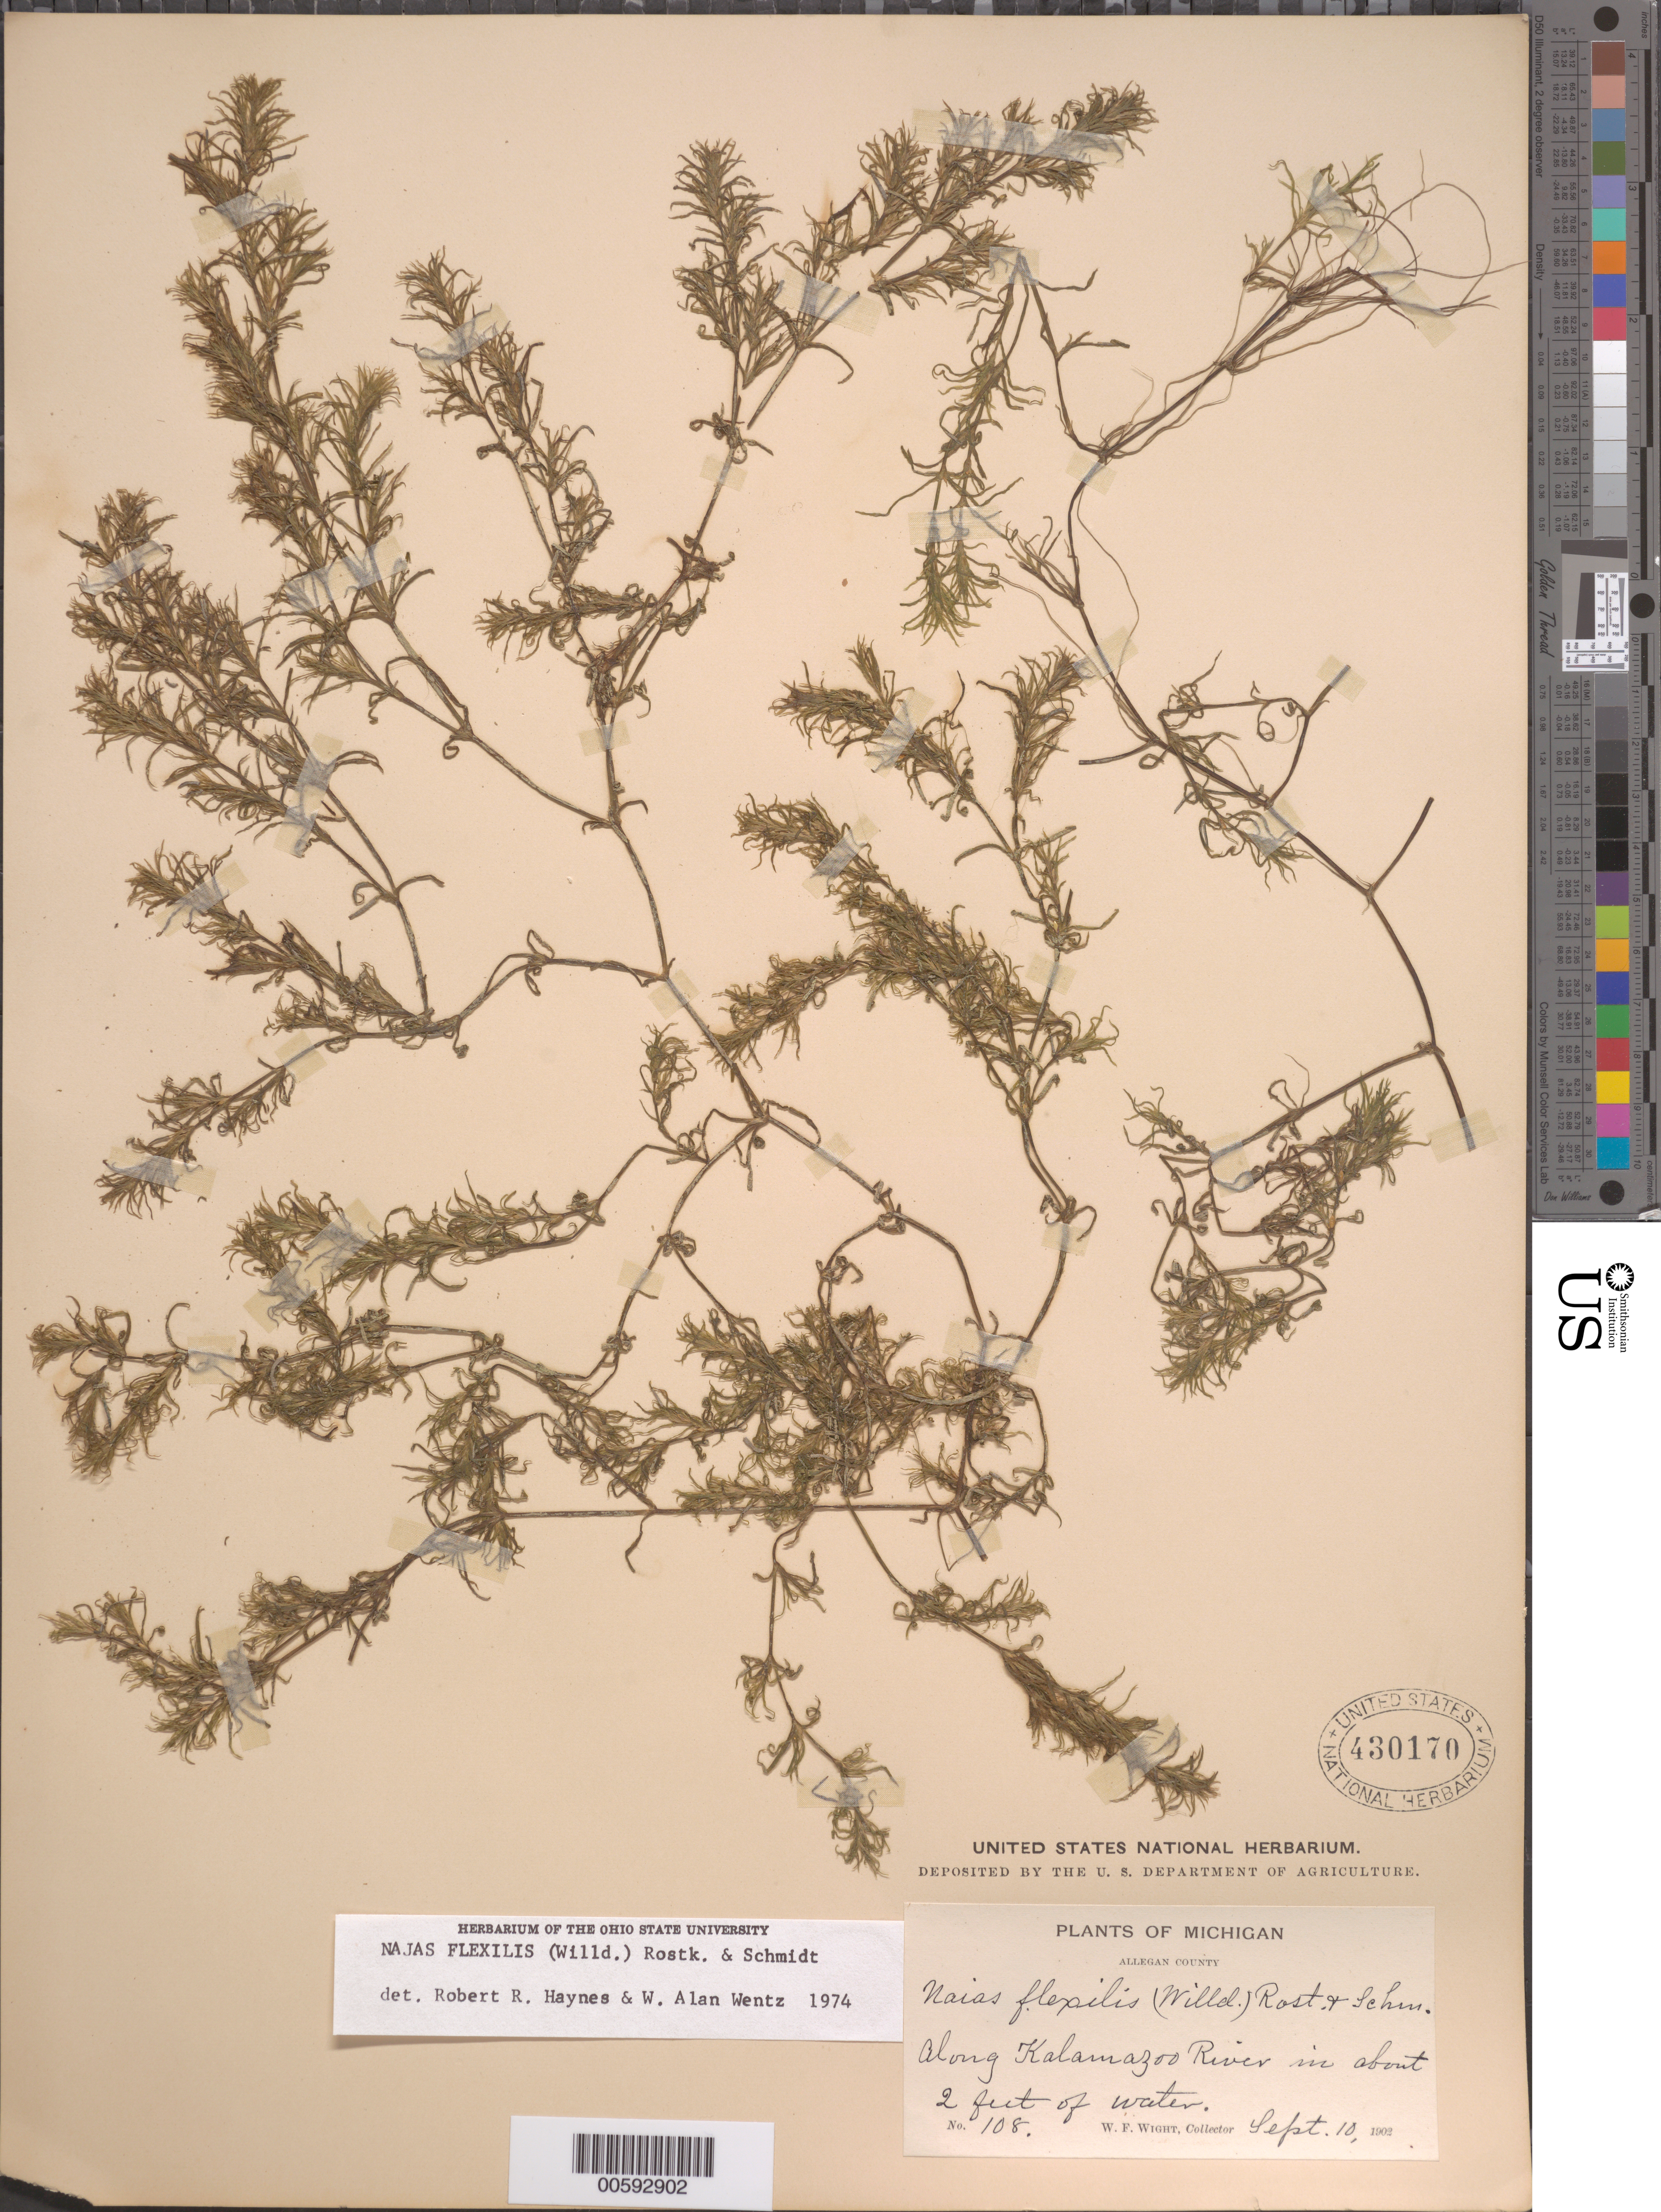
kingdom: Plantae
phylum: Tracheophyta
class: Liliopsida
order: Alismatales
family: Hydrocharitaceae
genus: Najas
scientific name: Najas flexilis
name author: (Willd.) Rostk. & Schmidt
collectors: W. Wight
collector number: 108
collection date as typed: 10 Sep 1902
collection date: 1902-09-10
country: United States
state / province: Michigan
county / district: Allegan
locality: Along Kalamazoo River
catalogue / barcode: US 430170